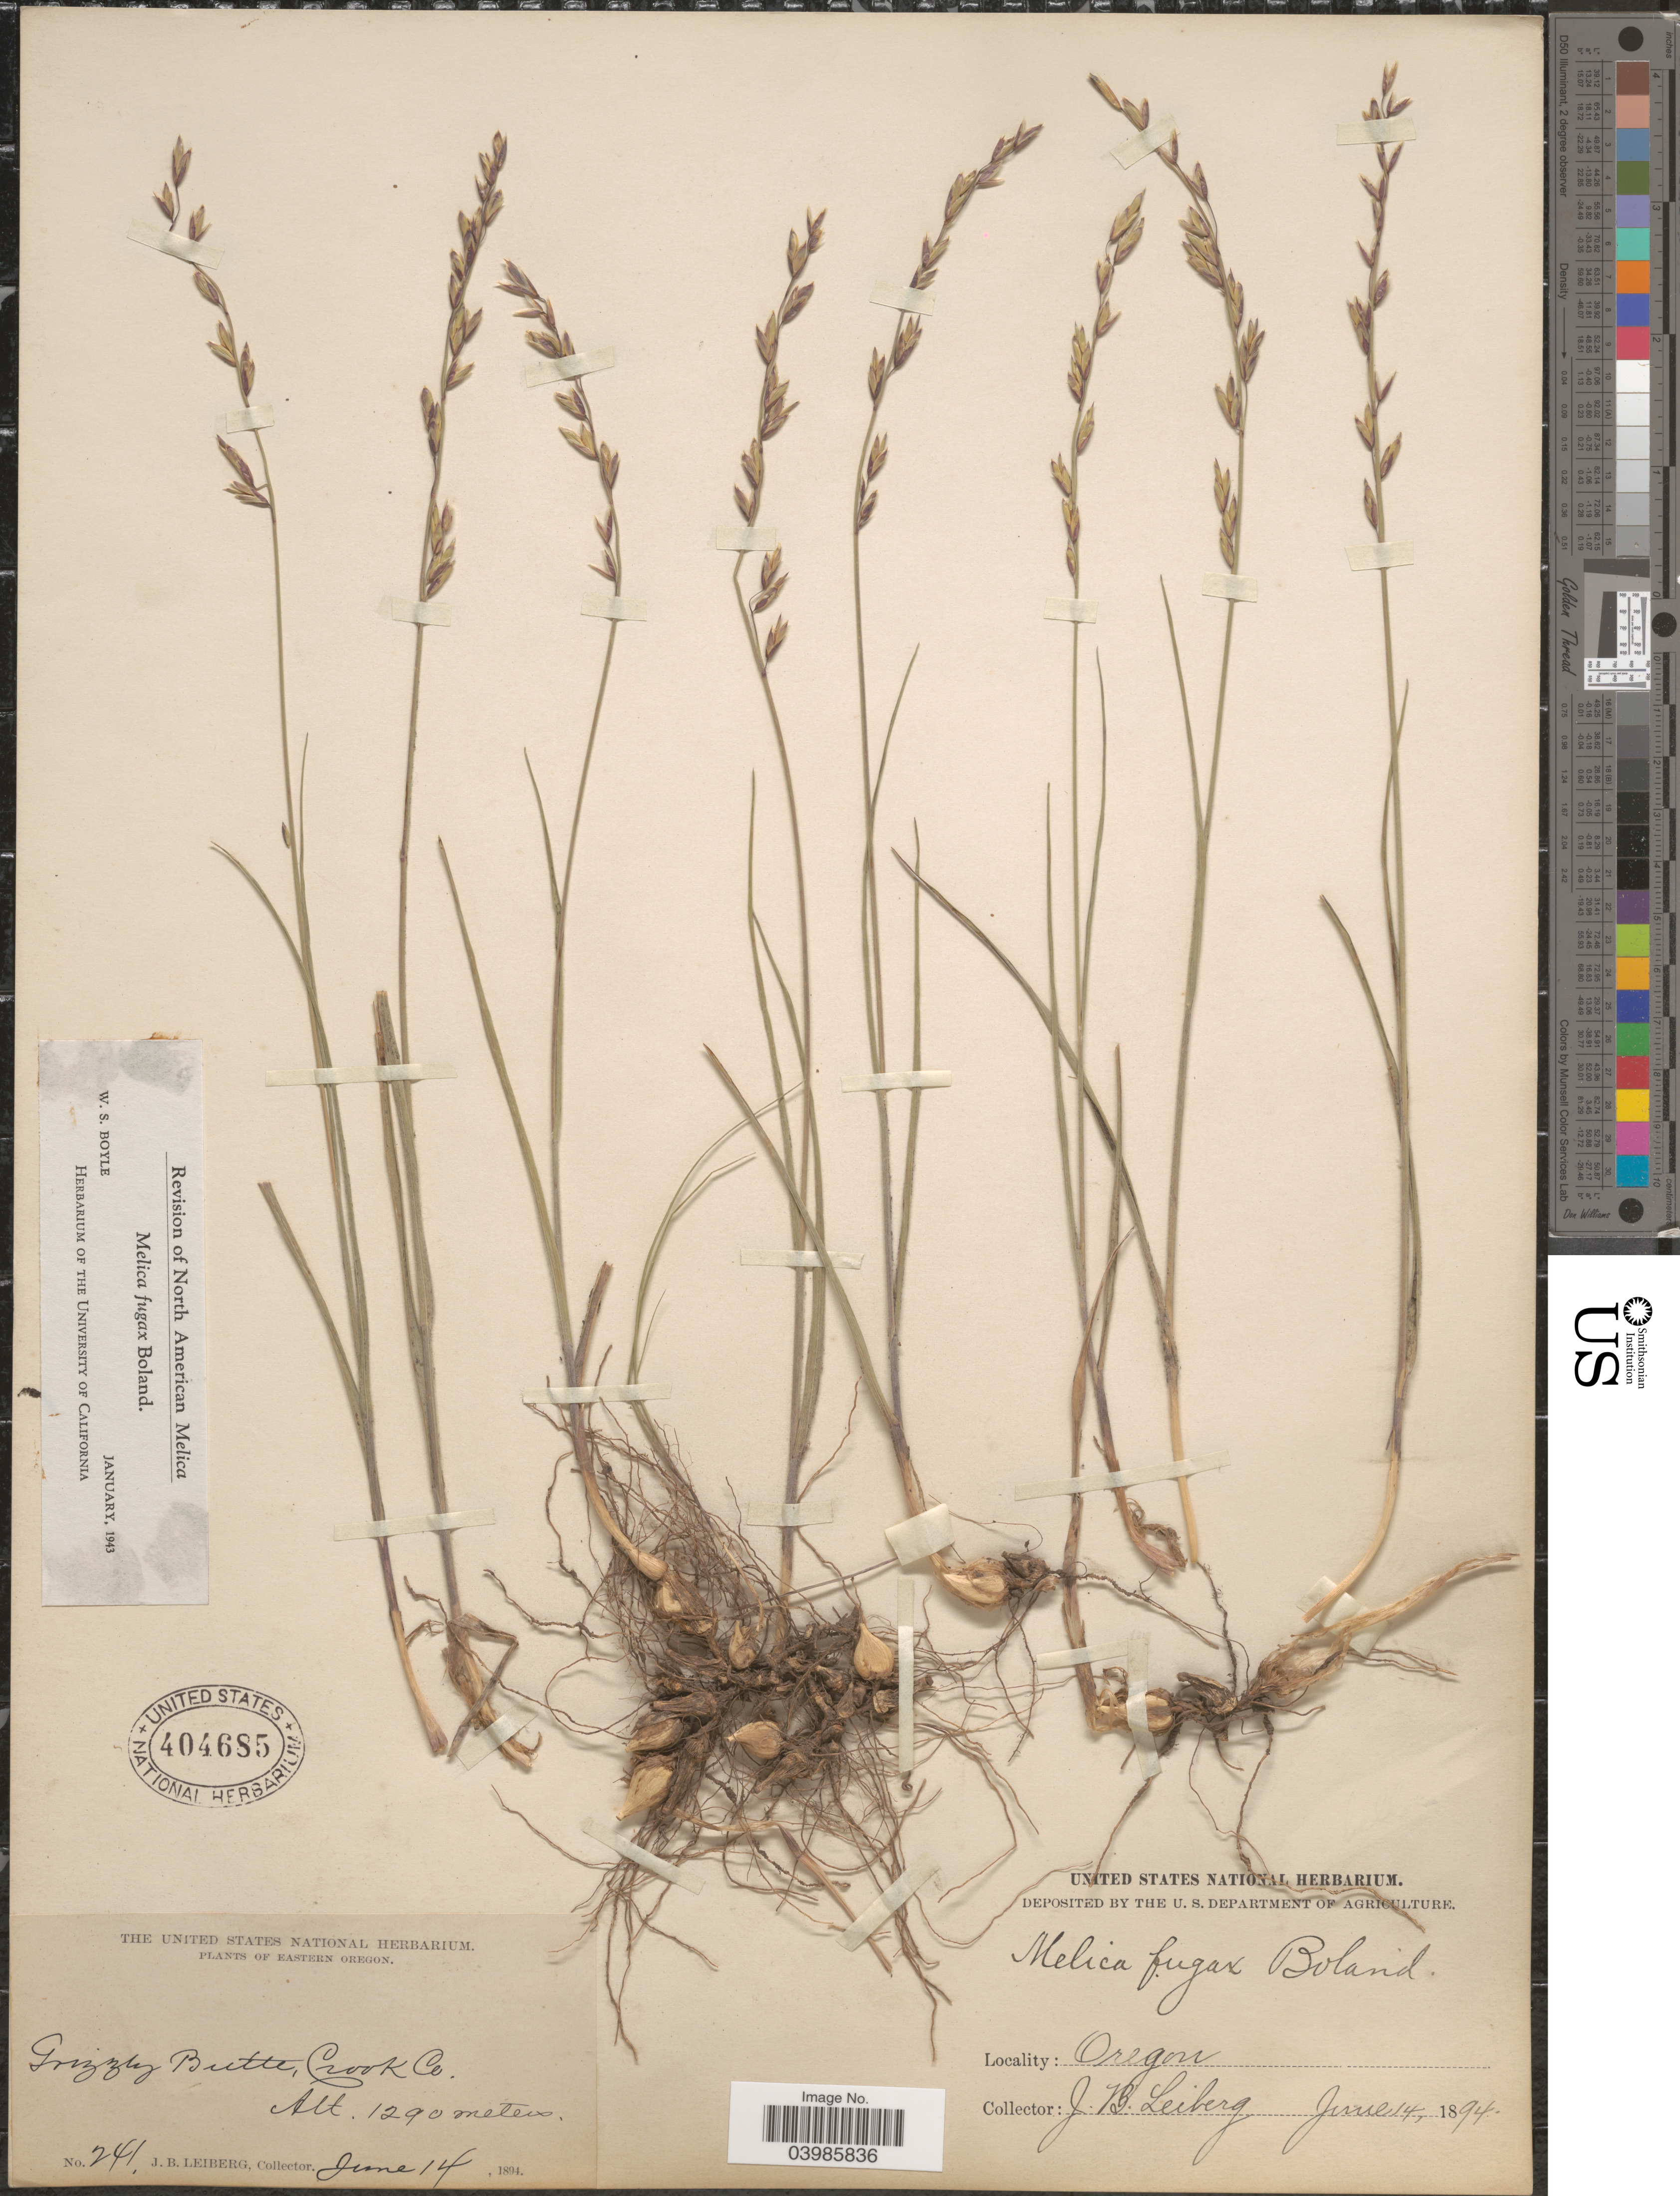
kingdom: Plantae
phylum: Tracheophyta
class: Liliopsida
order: Poales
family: Poaceae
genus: Melica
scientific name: Melica fugax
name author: Bol.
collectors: J. B. Leiberg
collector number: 241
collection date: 1894-06-14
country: United States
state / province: Oregon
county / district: Crook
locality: Eastern Oregon. Grizzley Butte, Crook Co.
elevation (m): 1290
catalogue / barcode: US 404685